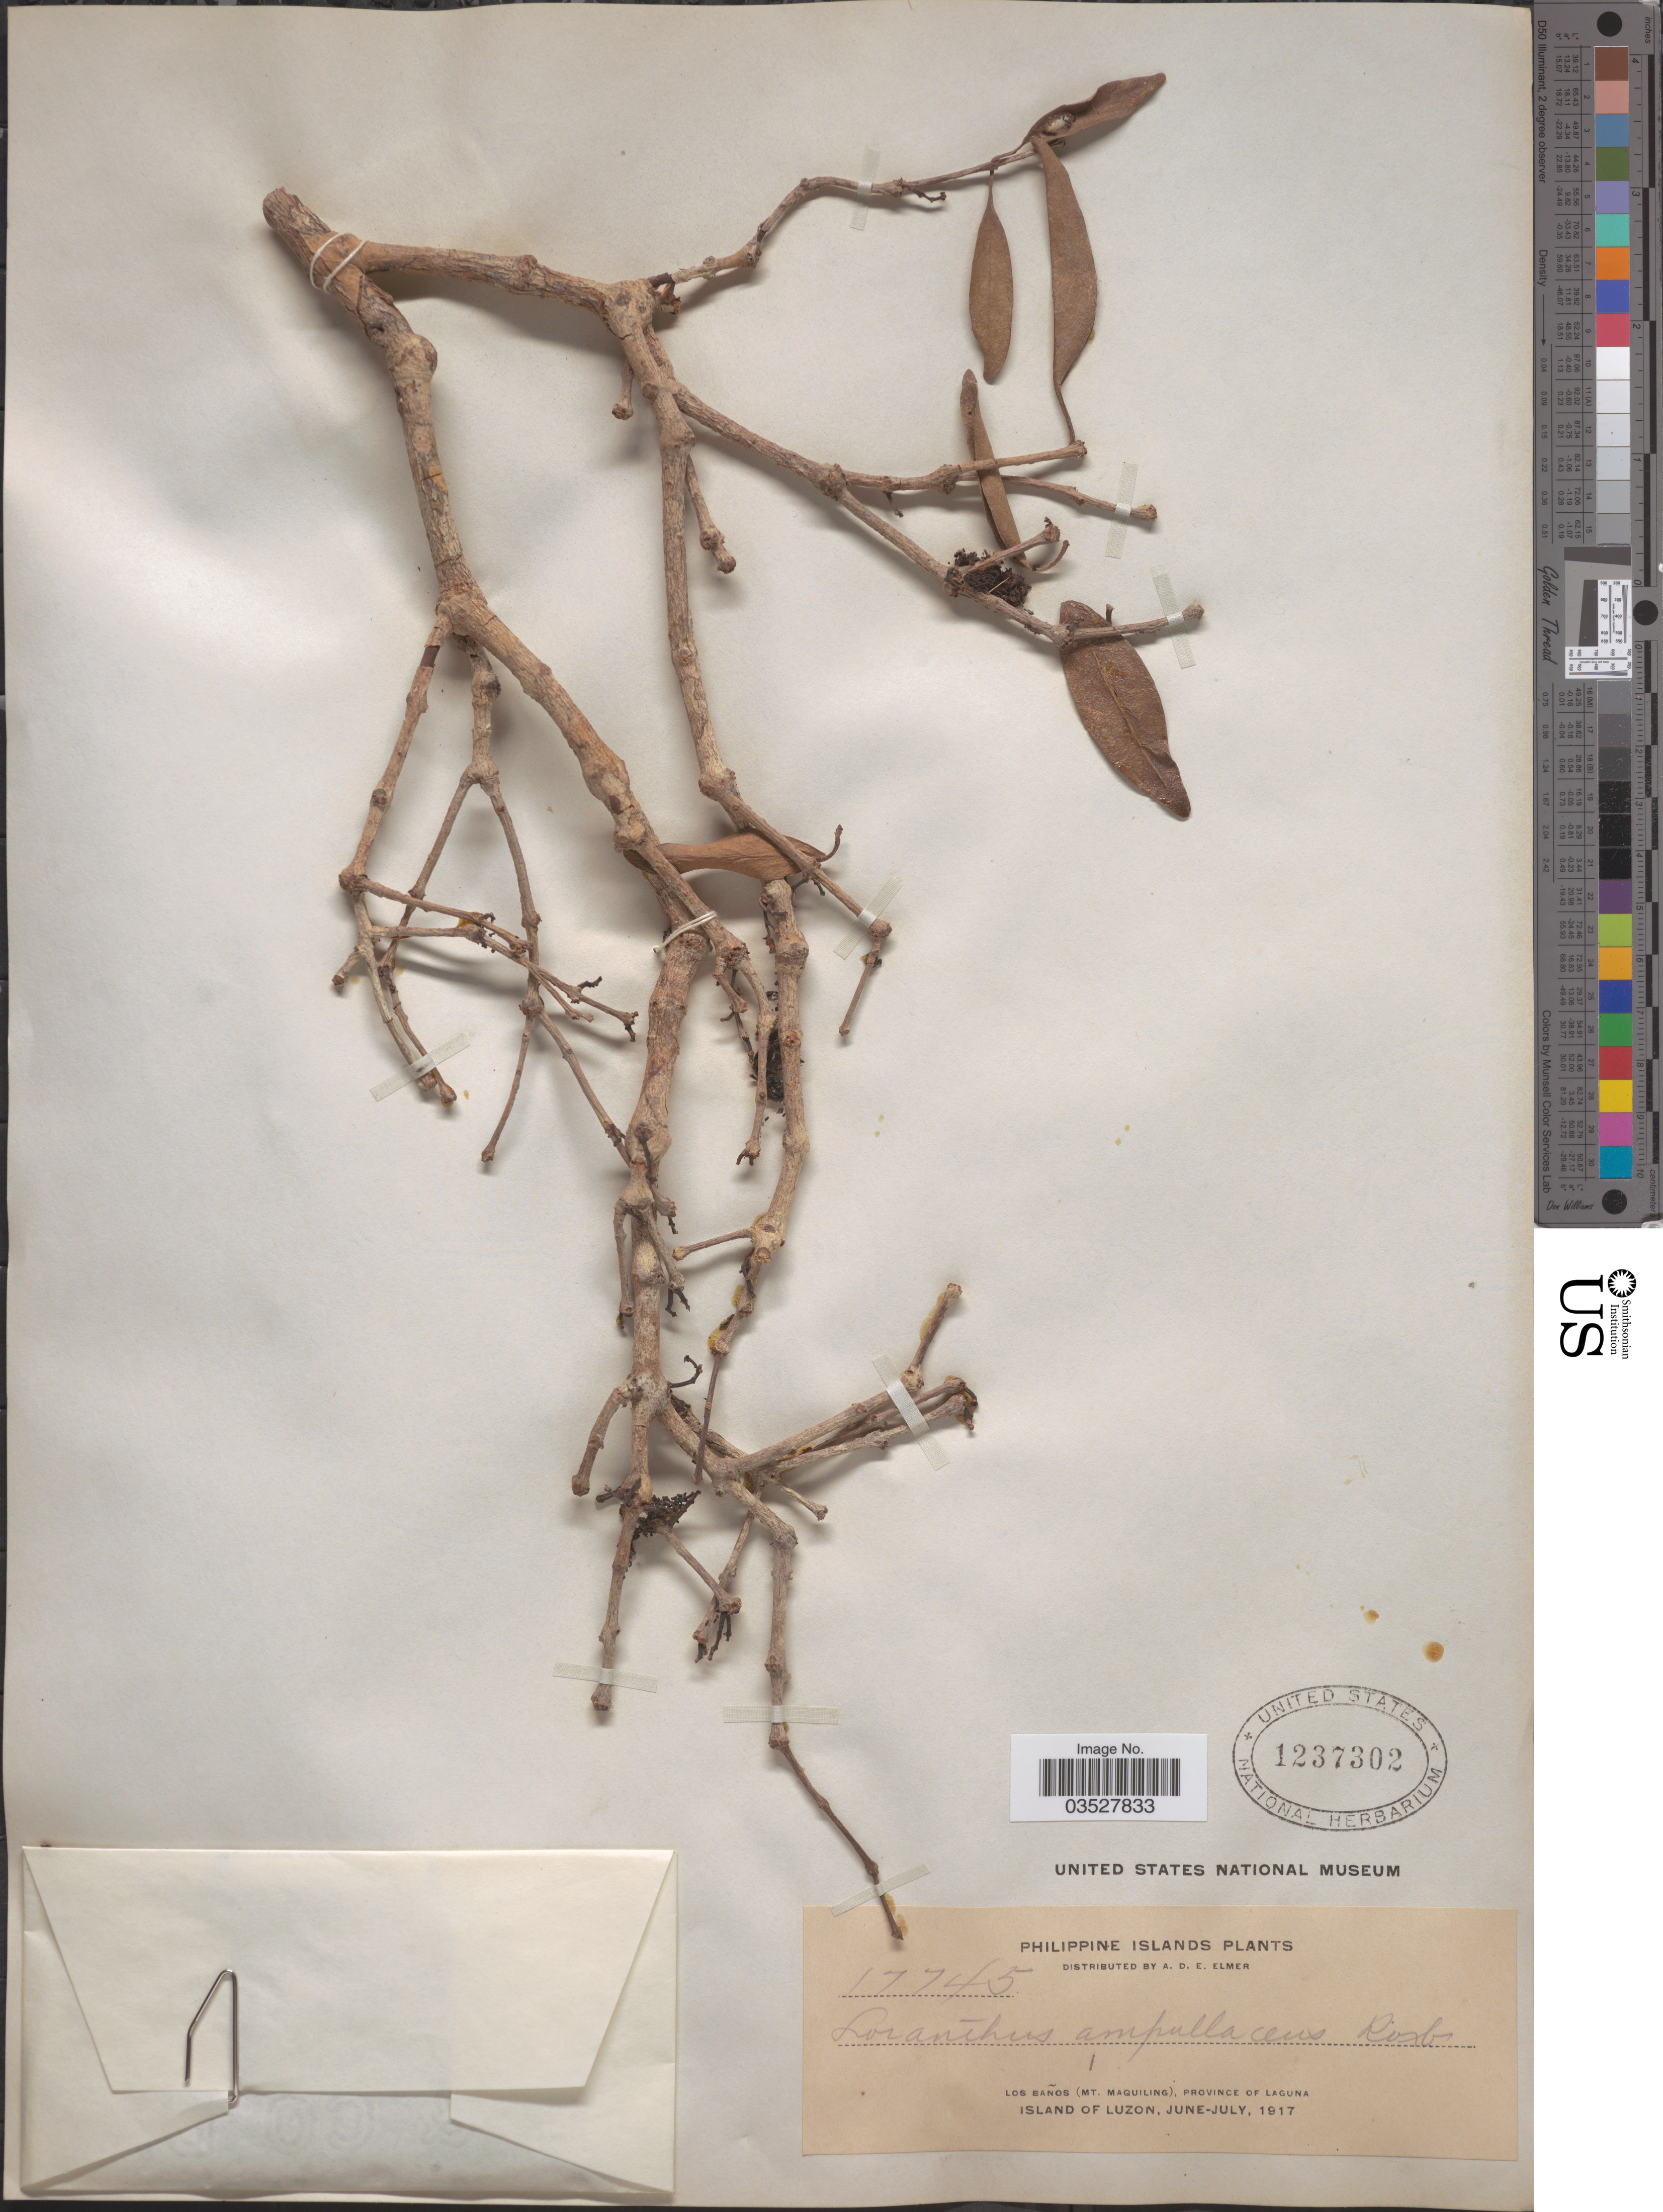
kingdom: Plantae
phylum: Tracheophyta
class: Magnoliopsida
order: Santalales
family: Loranthaceae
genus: Elytranthe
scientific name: Elytranthe cochinchinensis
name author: (Lour.) G. Don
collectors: A. D. E. Elmer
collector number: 17745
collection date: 1917-06/1917-07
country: Philippines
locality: Los Baños (Mt. Maquiling), Province of Laguna. Island of Luzon.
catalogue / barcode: US 1237302